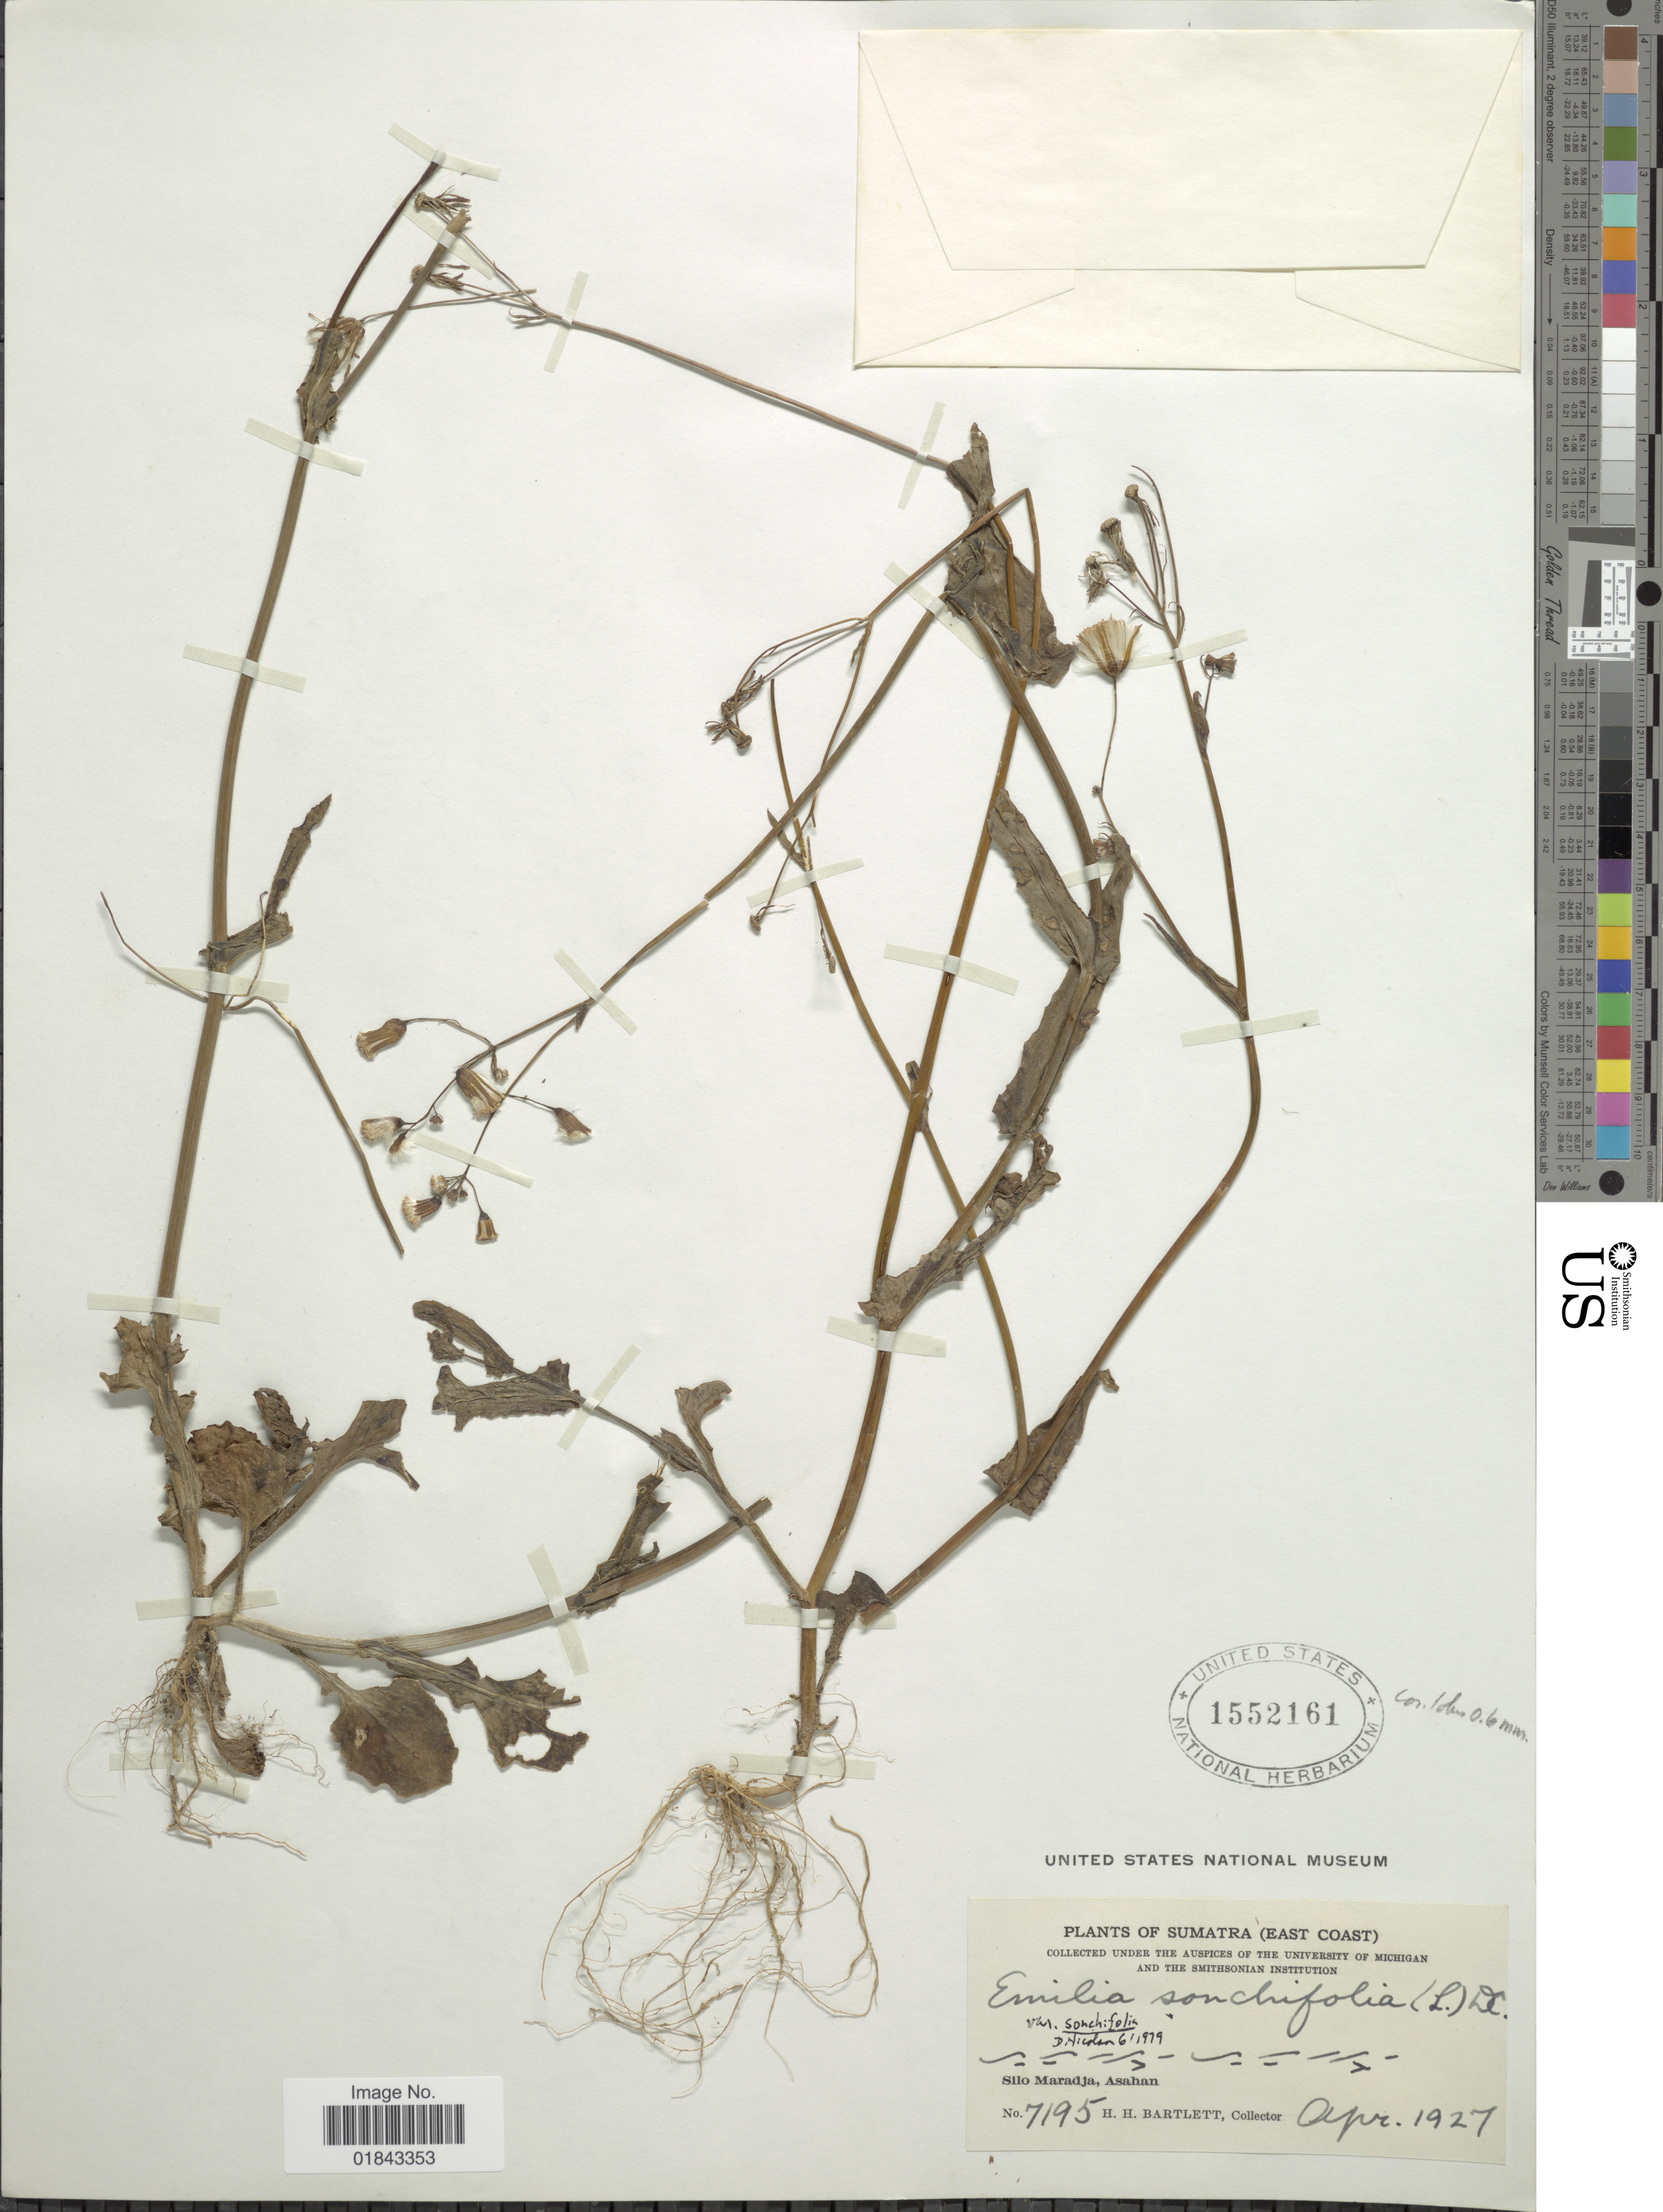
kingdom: Plantae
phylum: Tracheophyta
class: Magnoliopsida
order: Asterales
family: Asteraceae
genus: Emilia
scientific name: Emilia sonchifolia var. javanica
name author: (Burm. f.) Mattf.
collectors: H. H. Bartlett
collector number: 7195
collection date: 1927-04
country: Indonesia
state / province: Sumatra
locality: (East Coast), Silo Maradja, Asahan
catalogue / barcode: US 1552161